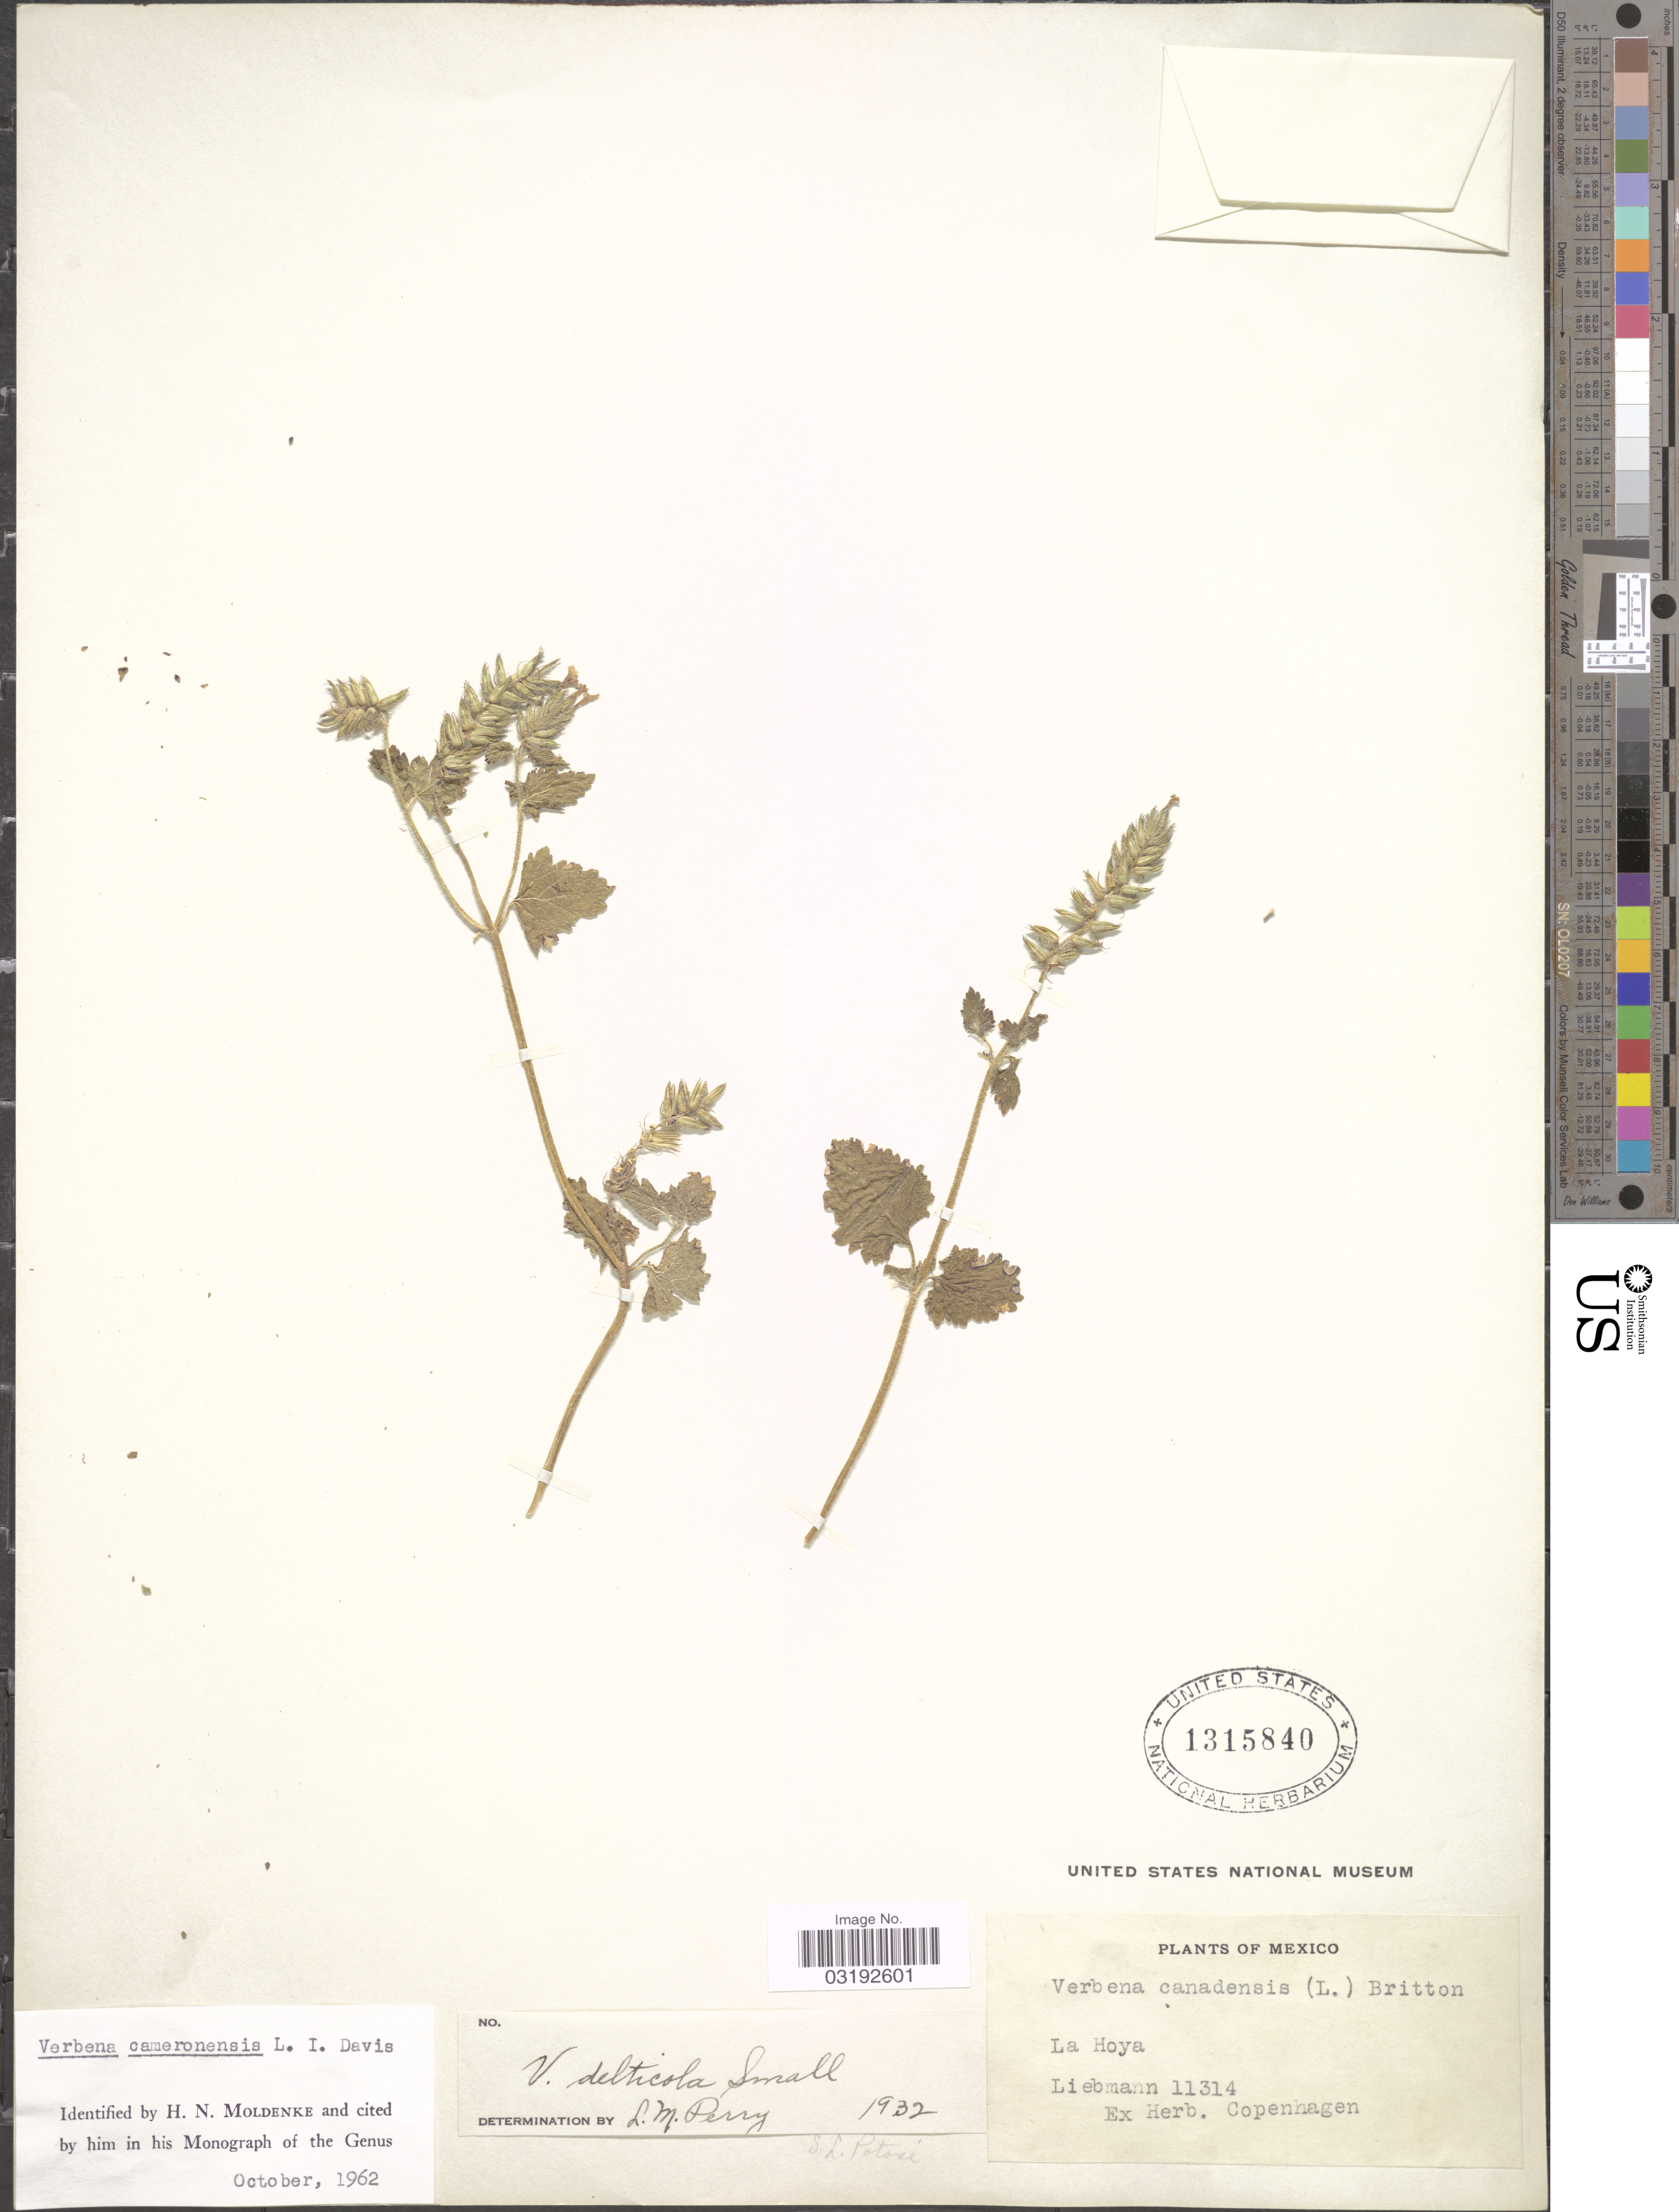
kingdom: Plantae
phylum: Tracheophyta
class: Magnoliopsida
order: Lamiales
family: Verbenaceae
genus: Verbena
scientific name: Verbena cameronensis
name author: L.I. Davis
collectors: Liebmann, --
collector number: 11314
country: Mexico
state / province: San Luis Potosí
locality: La Hoya. S. L. Potosi.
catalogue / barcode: US 1315840